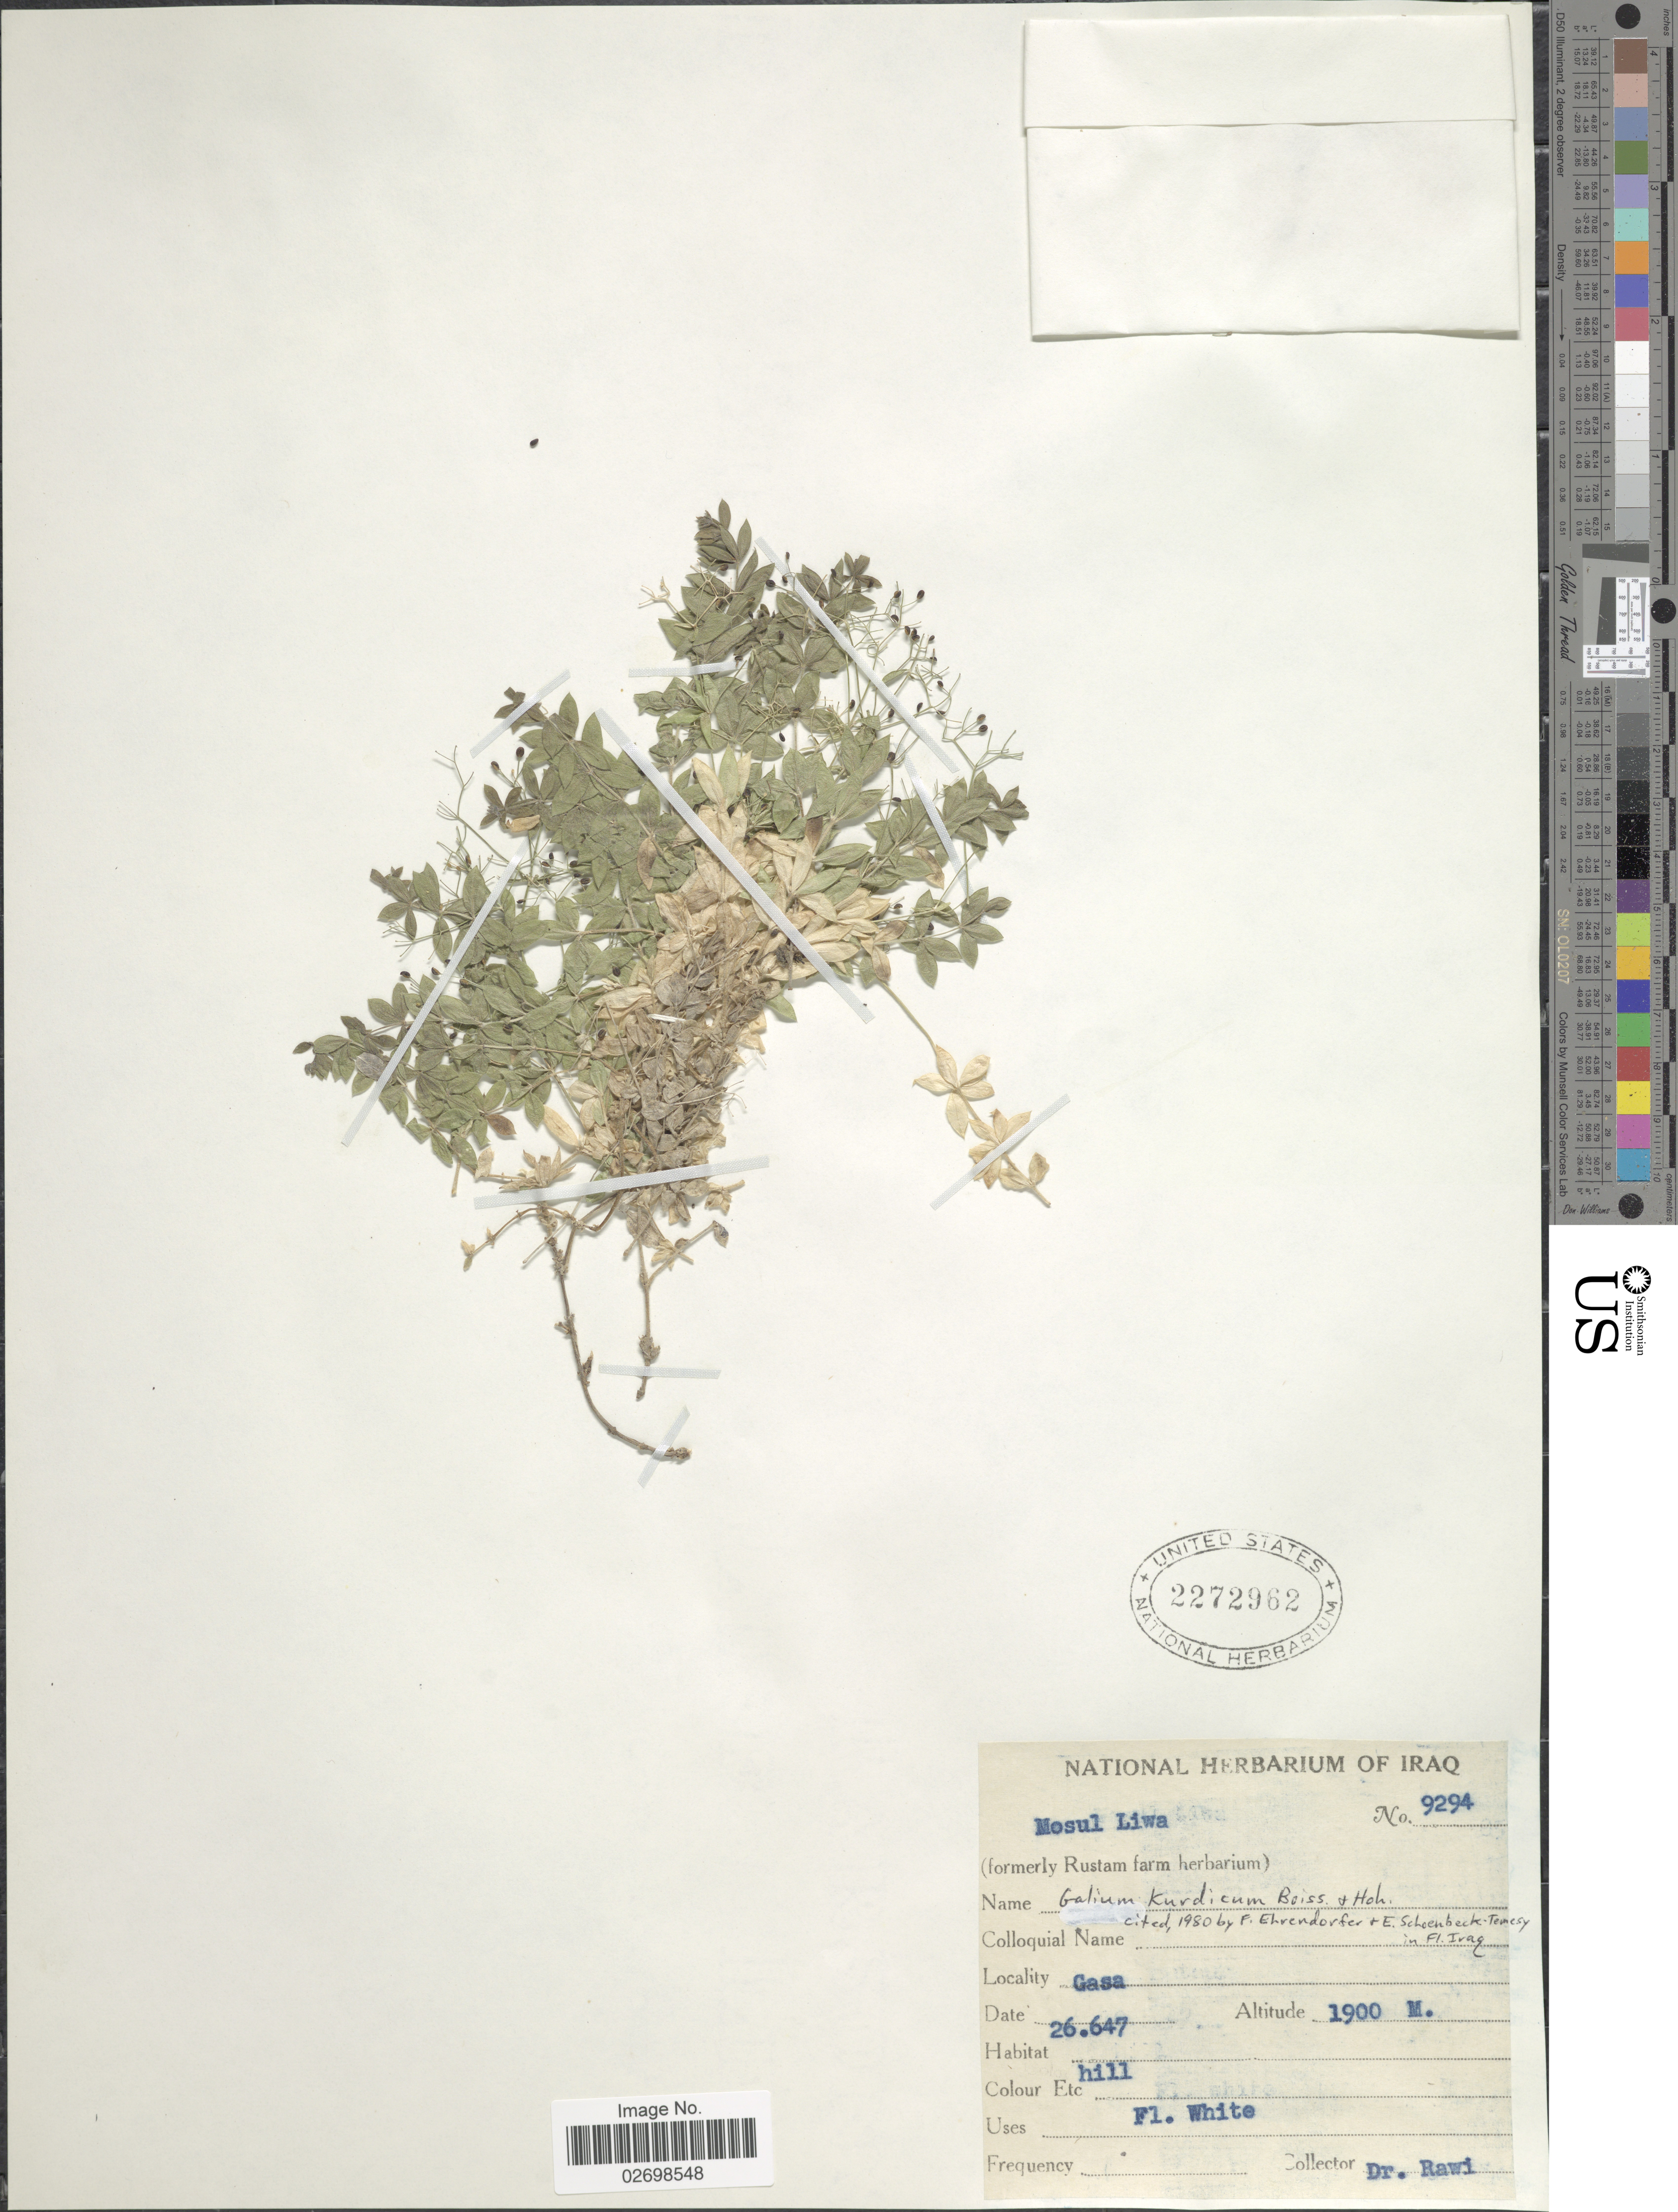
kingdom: Plantae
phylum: Tracheophyta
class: Magnoliopsida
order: Gentianales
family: Rubiaceae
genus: Galium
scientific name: Galium kurdicum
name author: Boiss. & Hohen.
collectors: -. Rawi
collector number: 9294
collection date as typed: Transcribed d/m/y: 26/6/47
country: Bhutan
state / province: Gasa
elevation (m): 1900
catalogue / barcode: US 2272962